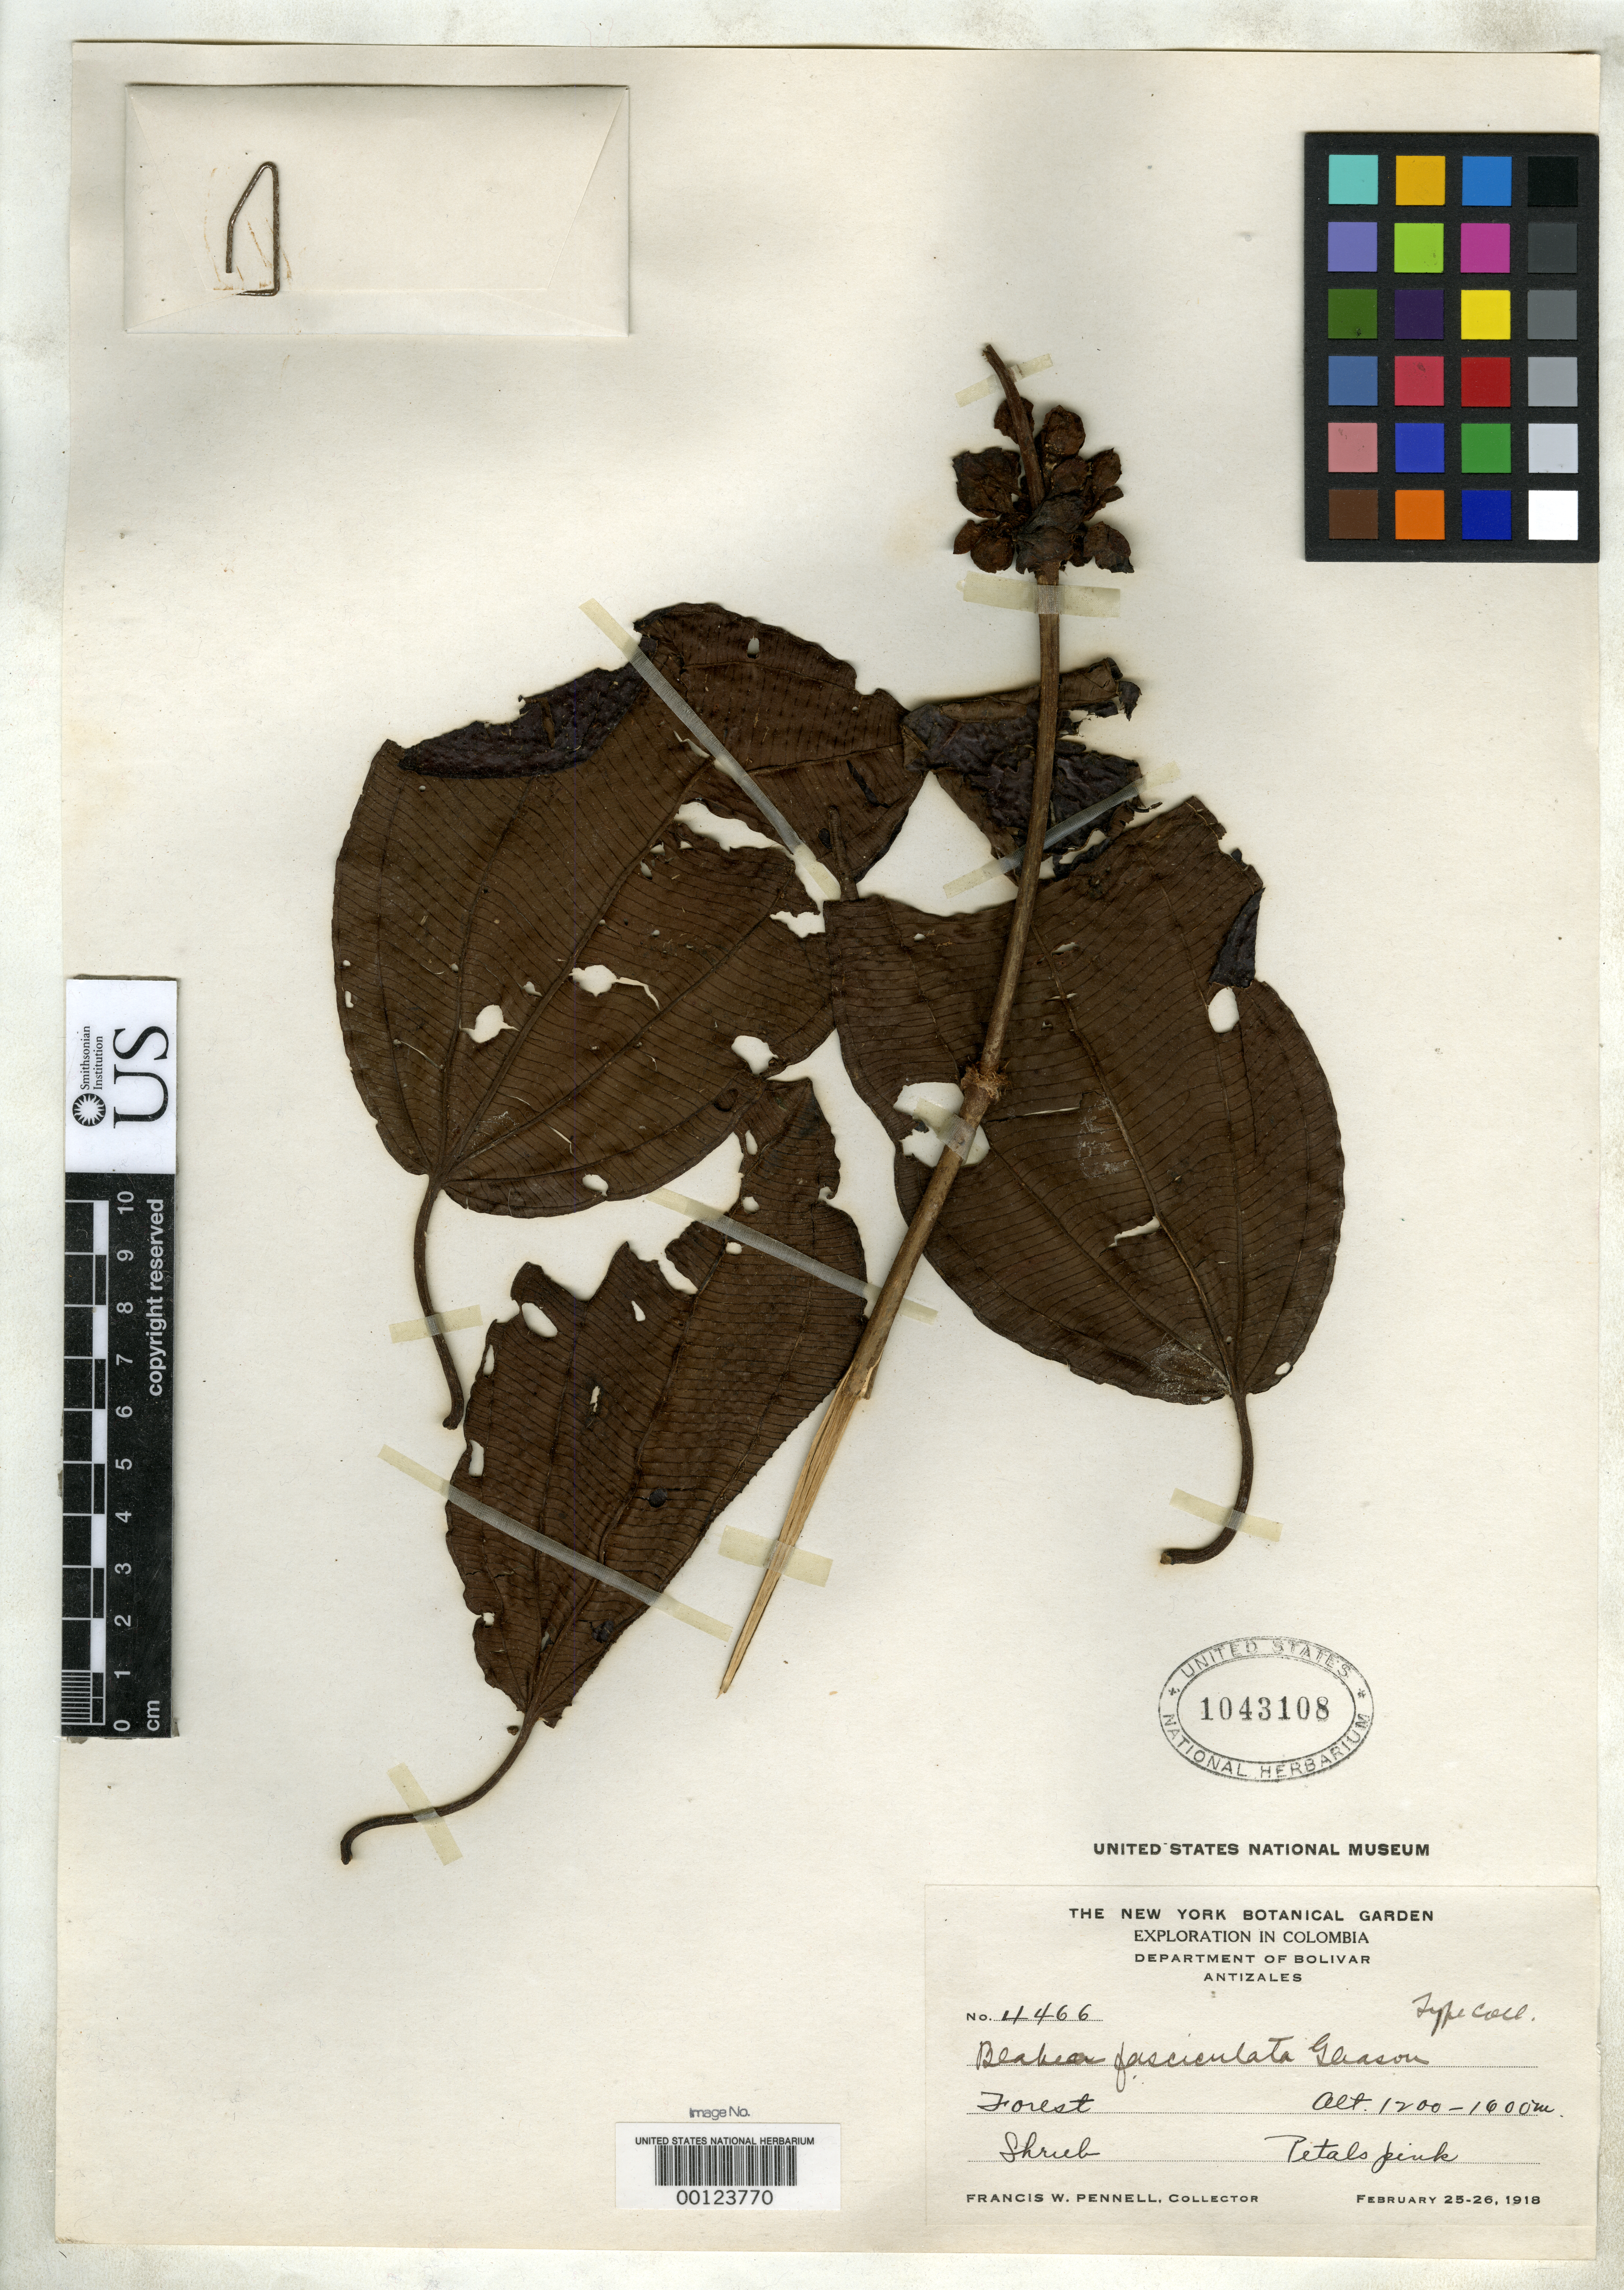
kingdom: Plantae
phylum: Tracheophyta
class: Magnoliopsida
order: Myrtales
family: Melastomataceae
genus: Blakea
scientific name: Blakea fasciculata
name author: Gleason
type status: Isotype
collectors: F. W. Pennell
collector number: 4466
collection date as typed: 25 Feb 1922 to 26 Feb 1922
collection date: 1922-02-25/1922-02-26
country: Colombia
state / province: Bolívar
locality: Antizales.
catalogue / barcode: US 1043108